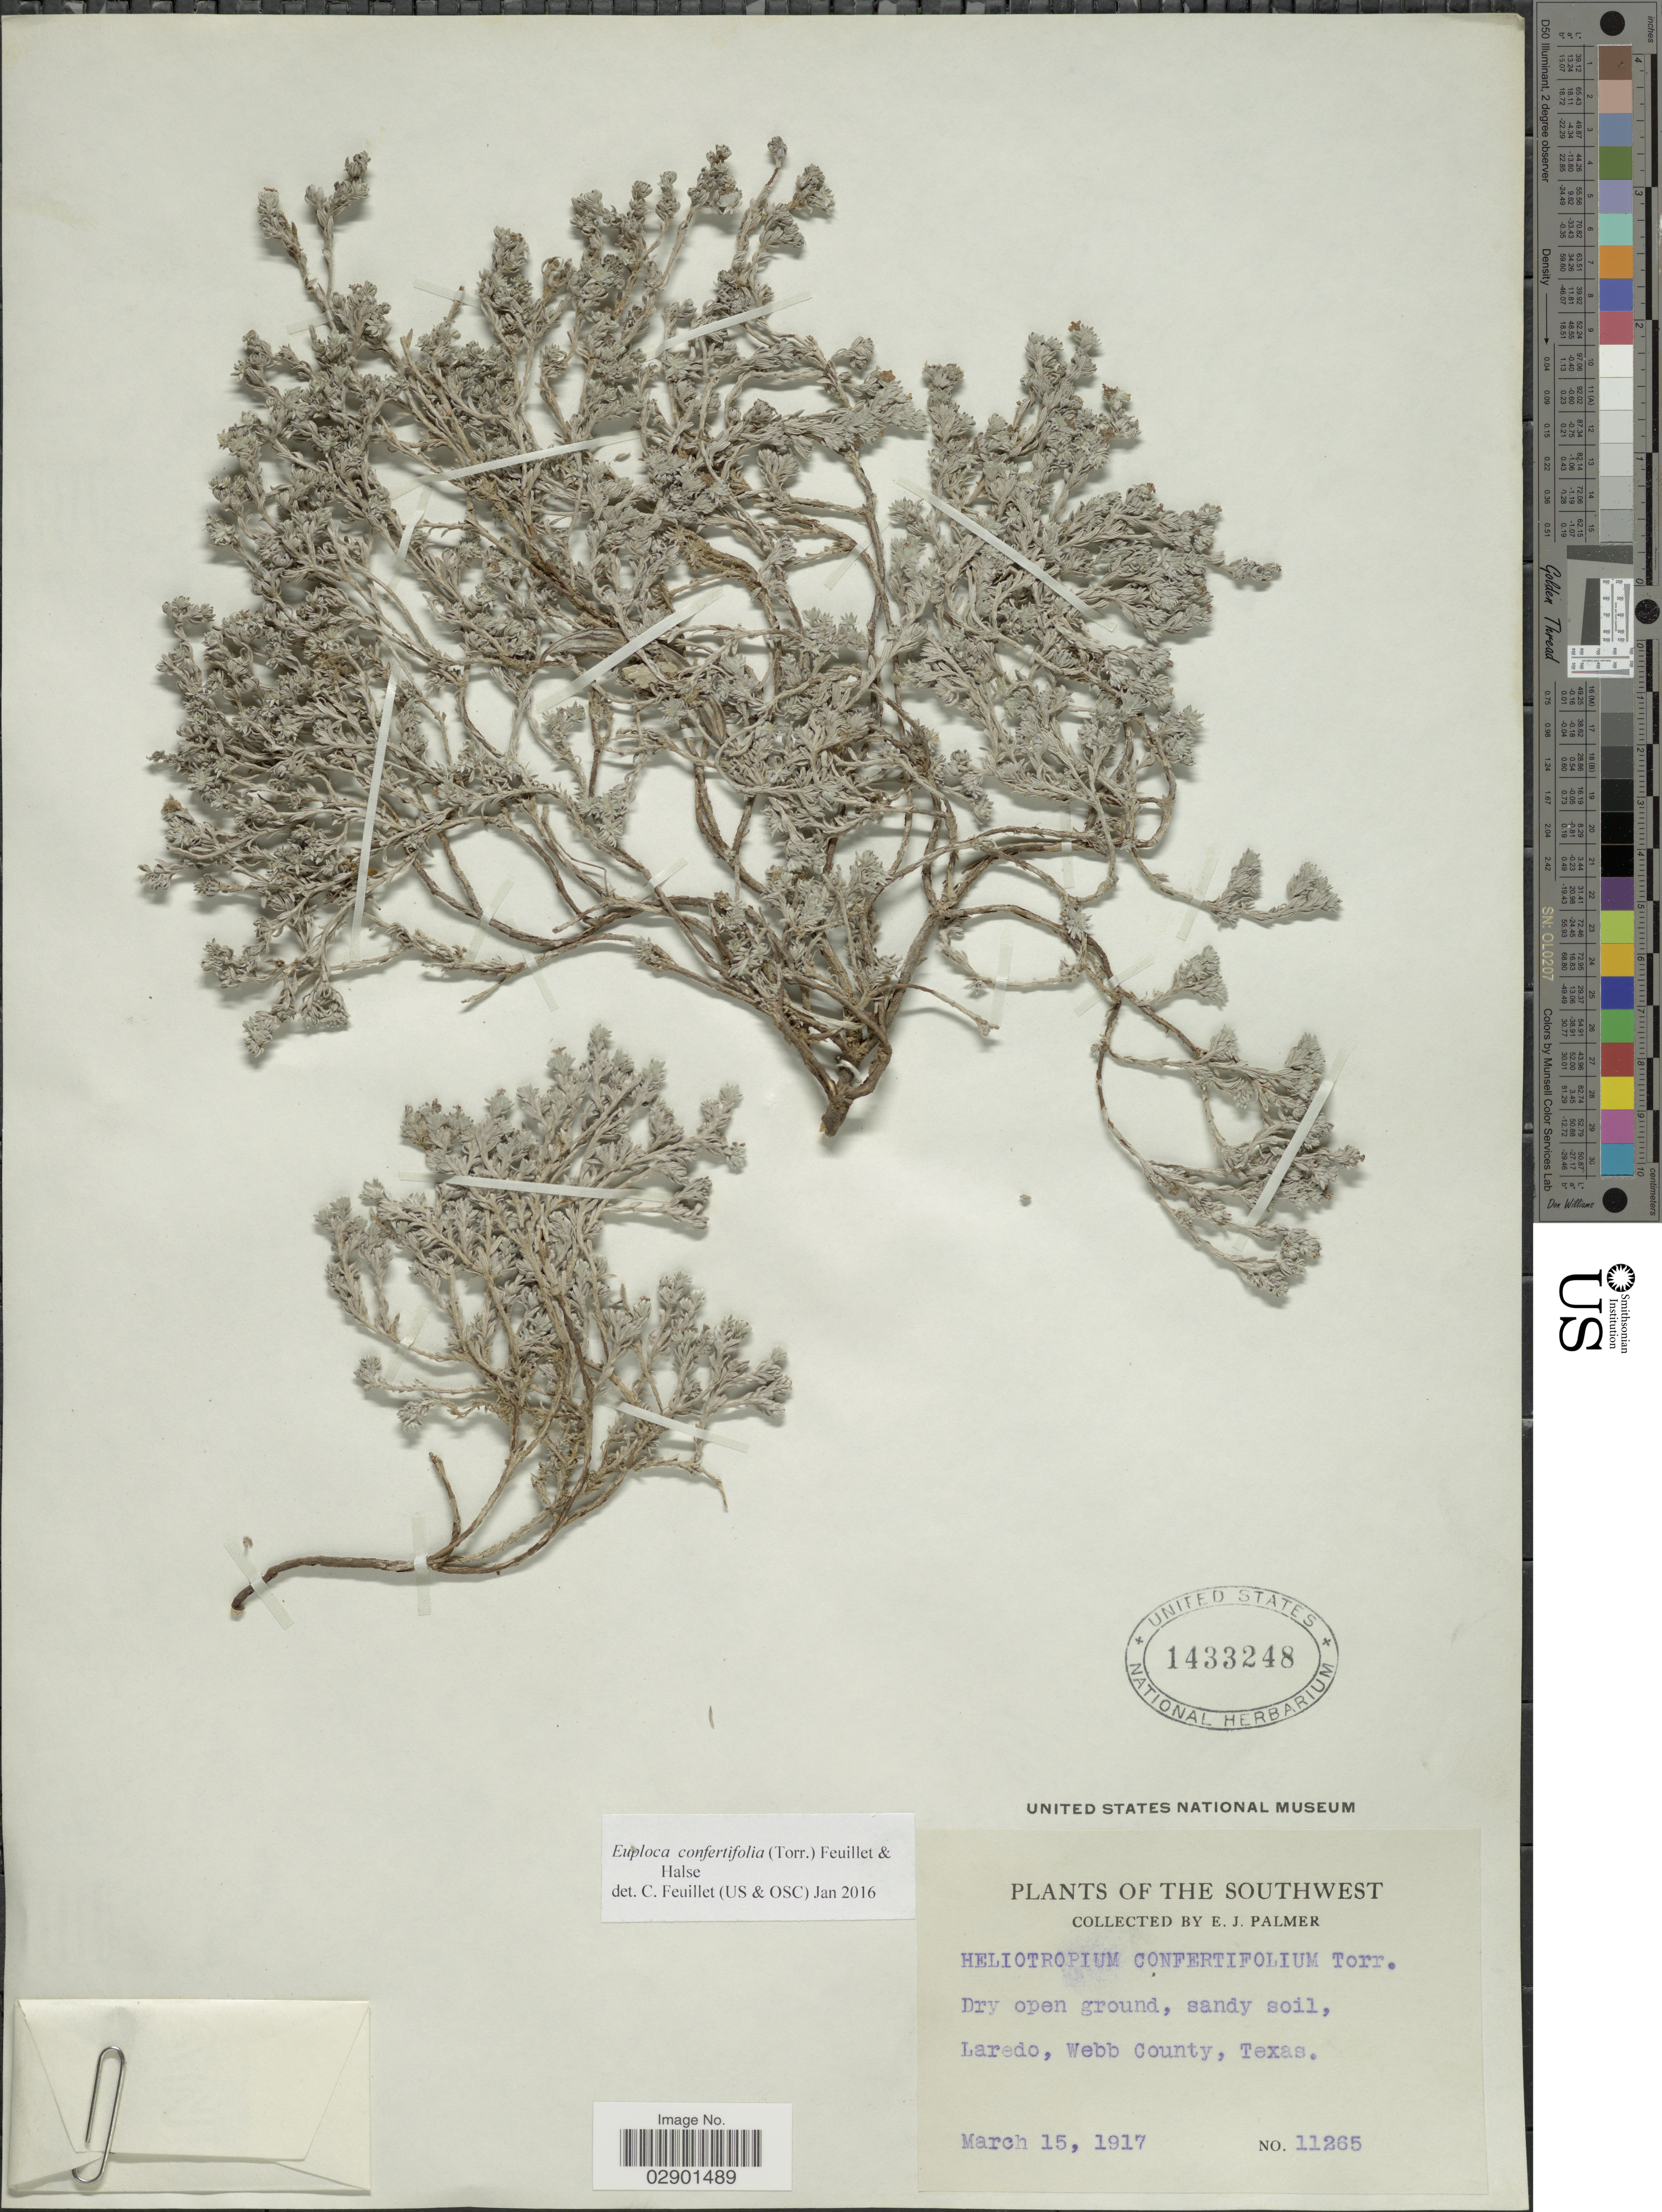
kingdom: Plantae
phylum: Tracheophyta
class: Magnoliopsida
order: Boraginales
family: Heliotropiaceae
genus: Euploca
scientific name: Euploca confertifolium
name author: (Torr.) Feuillet & Halse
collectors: E. J. Palmer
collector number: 11265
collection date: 1917-03-15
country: United States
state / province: Texas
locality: Southwest. Laredo, Webb County.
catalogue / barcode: US 1433248